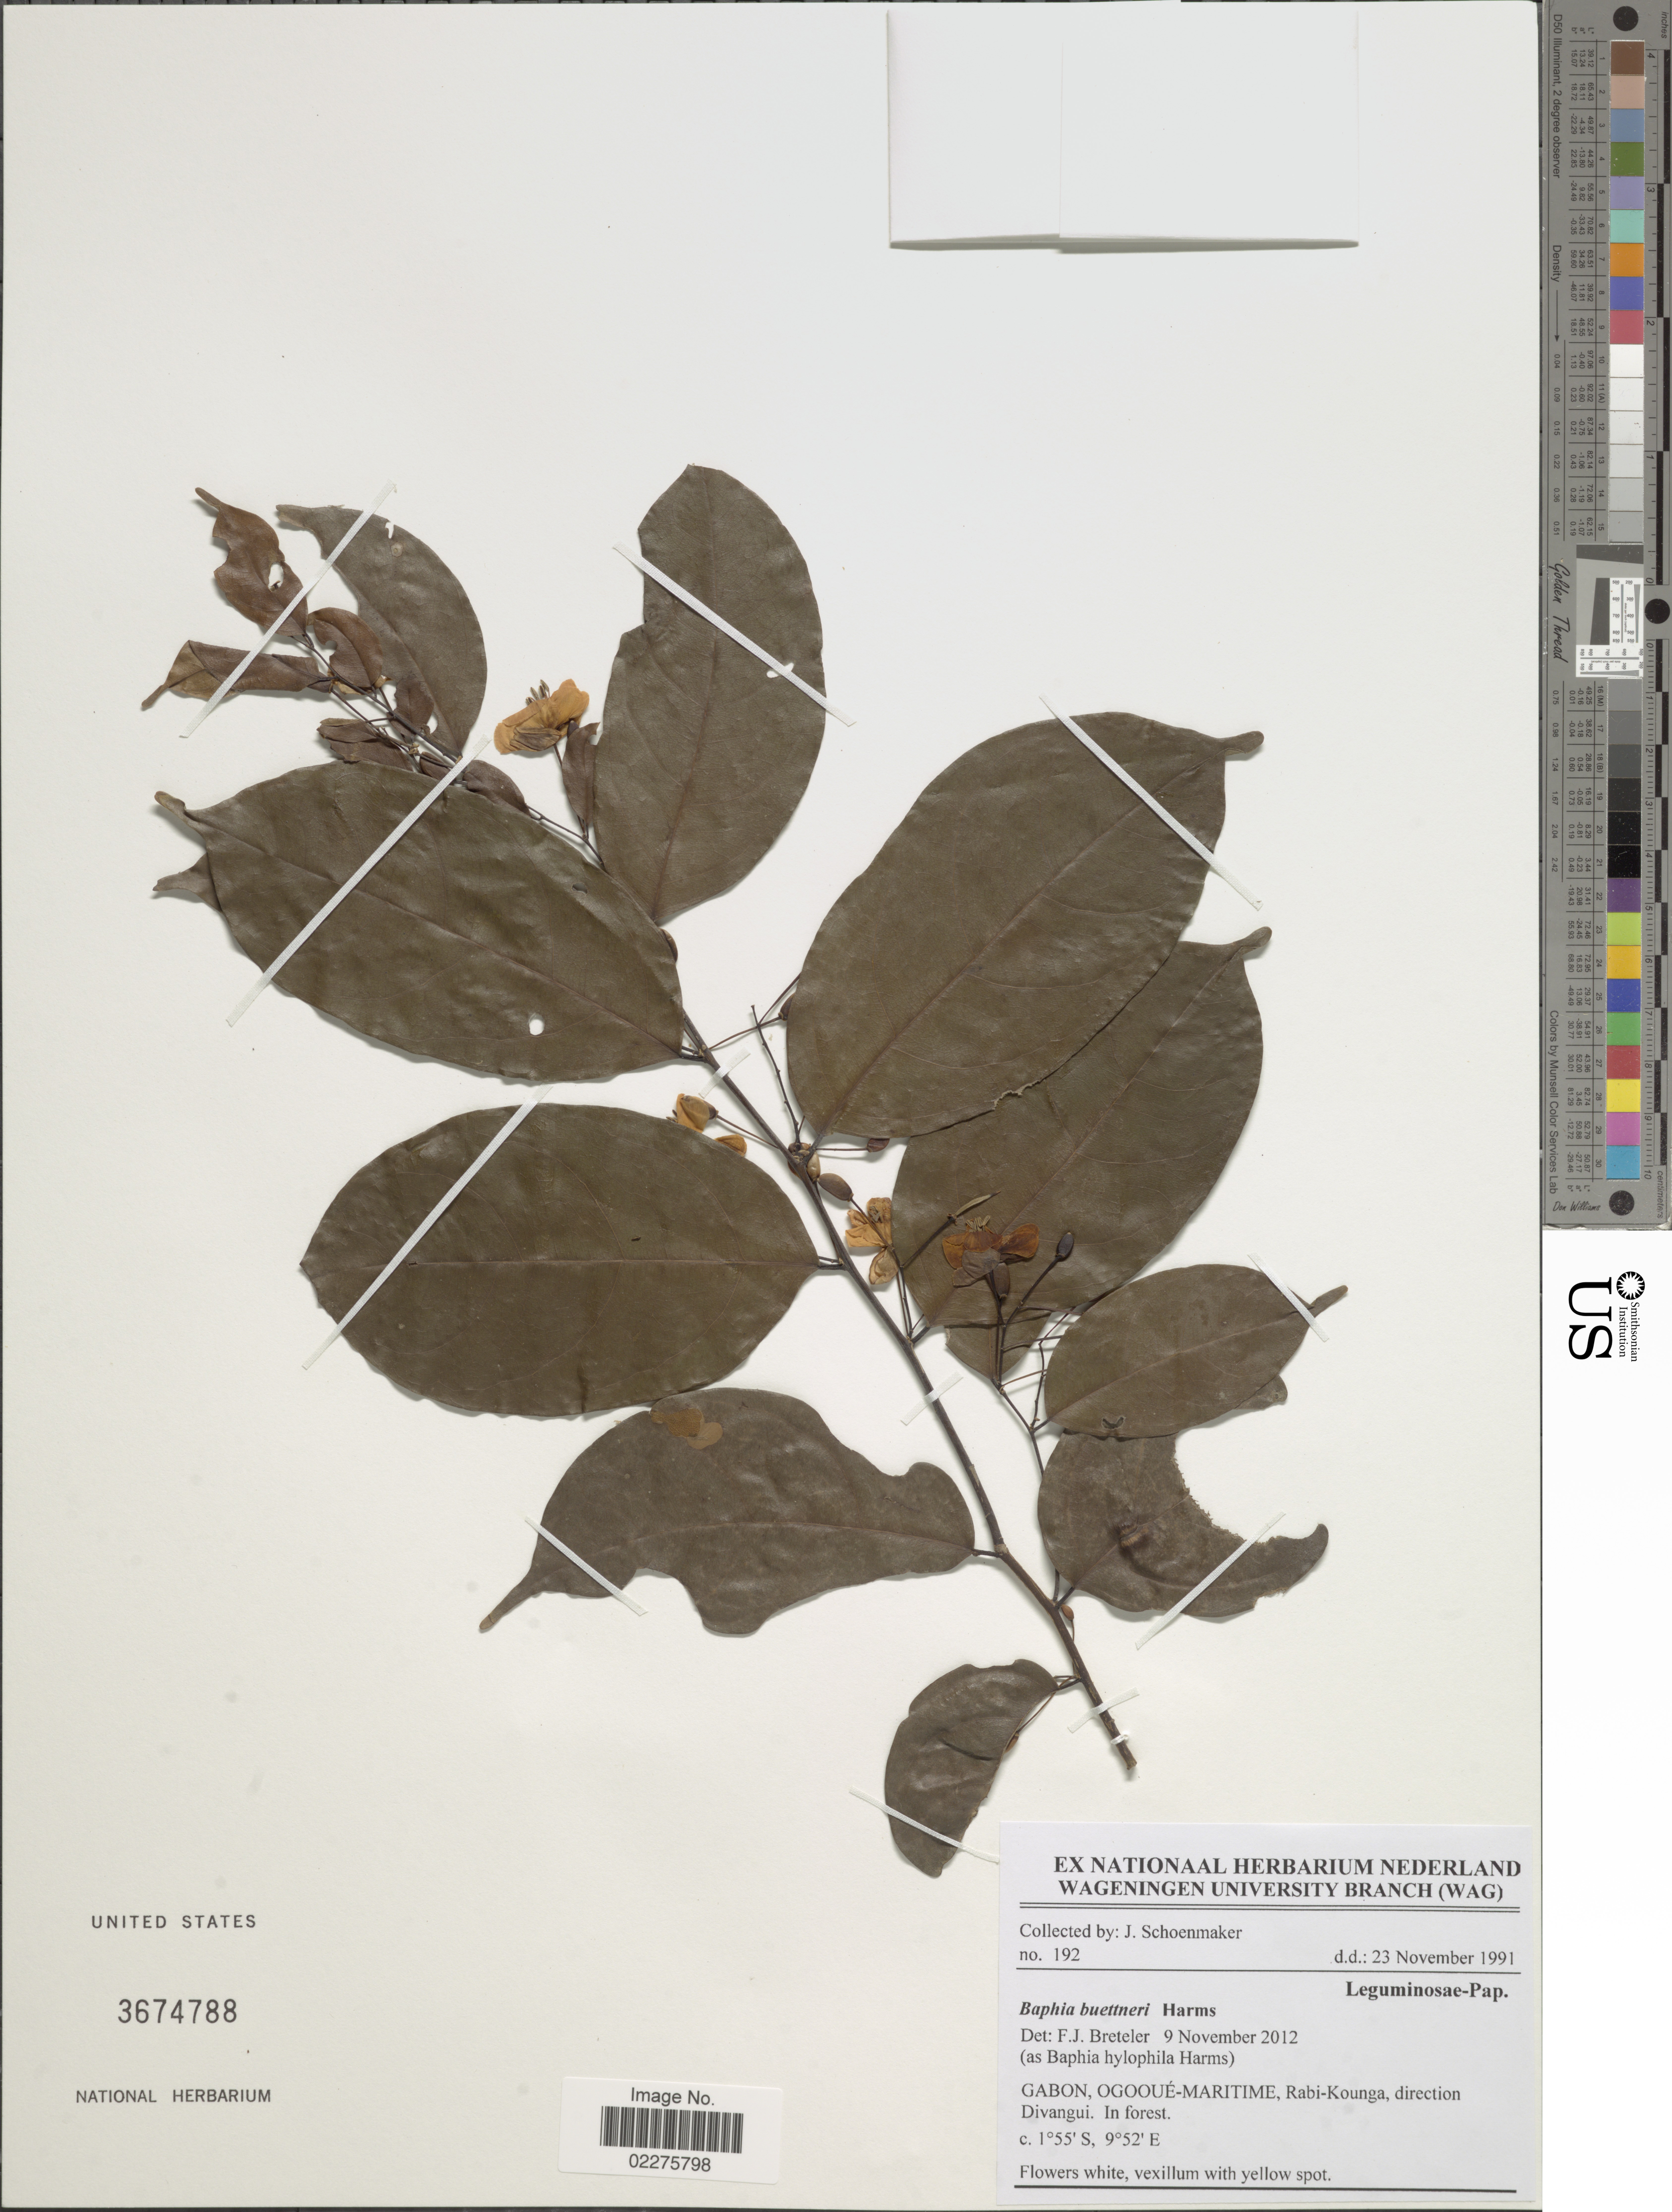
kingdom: Plantae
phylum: Tracheophyta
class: Magnoliopsida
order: Fabales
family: Fabaceae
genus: Baphia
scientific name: Baphia buettneri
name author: Harms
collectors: J. Schoenmaker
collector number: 192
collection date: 1991-11-23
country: Gabon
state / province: Ogooue-Maritime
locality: Rabi-Kounga, direction Divangui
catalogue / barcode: US 3674788